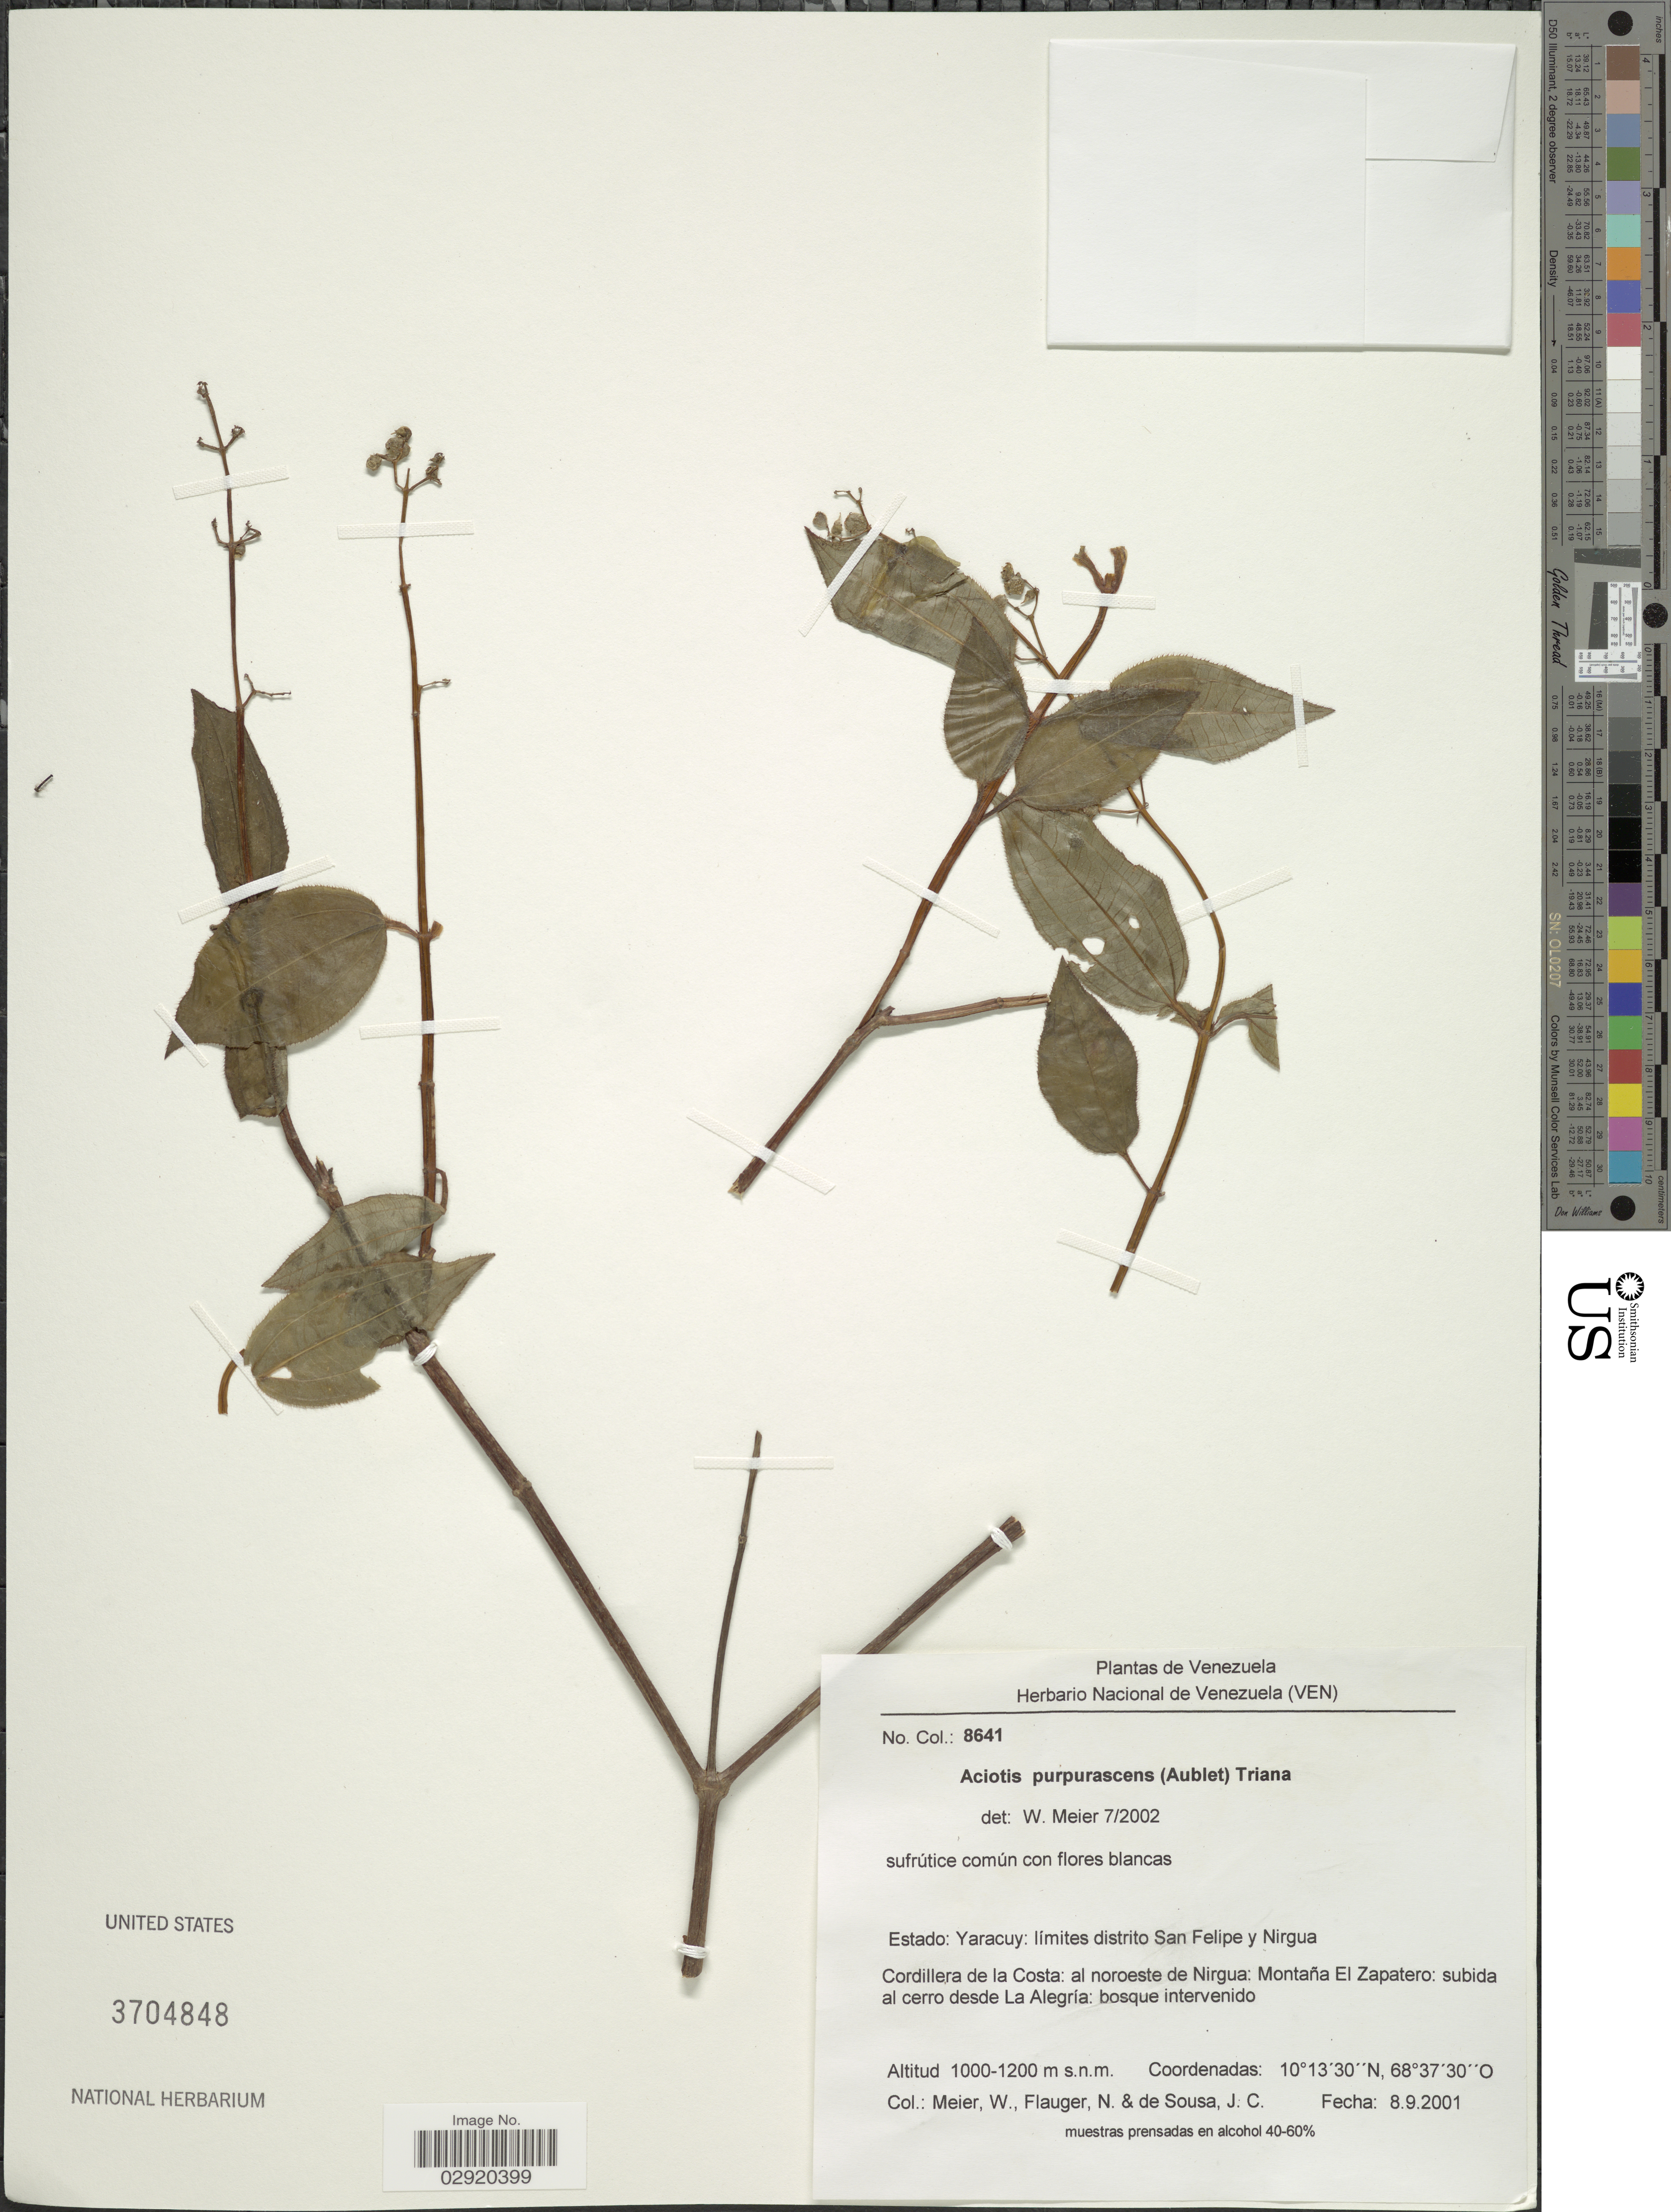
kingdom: Plantae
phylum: Tracheophyta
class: Magnoliopsida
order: Myrtales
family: Melastomataceae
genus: Aciotis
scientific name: Aciotis purpurascens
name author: (Aubl.) Triana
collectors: W. Meier, N. Flauger & J. de Sousa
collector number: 8641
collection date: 2001-09-08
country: Venezuela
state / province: Yaracuy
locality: Estado: Yaracuy: limites distrito San Felipe y Nirgua. Cordillera de la Costa: al noroeste de Nirgua: Montaña El Zapatero: subida al cerro desde La Alegría: bosque intervenido.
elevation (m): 1000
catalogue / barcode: US 3704848